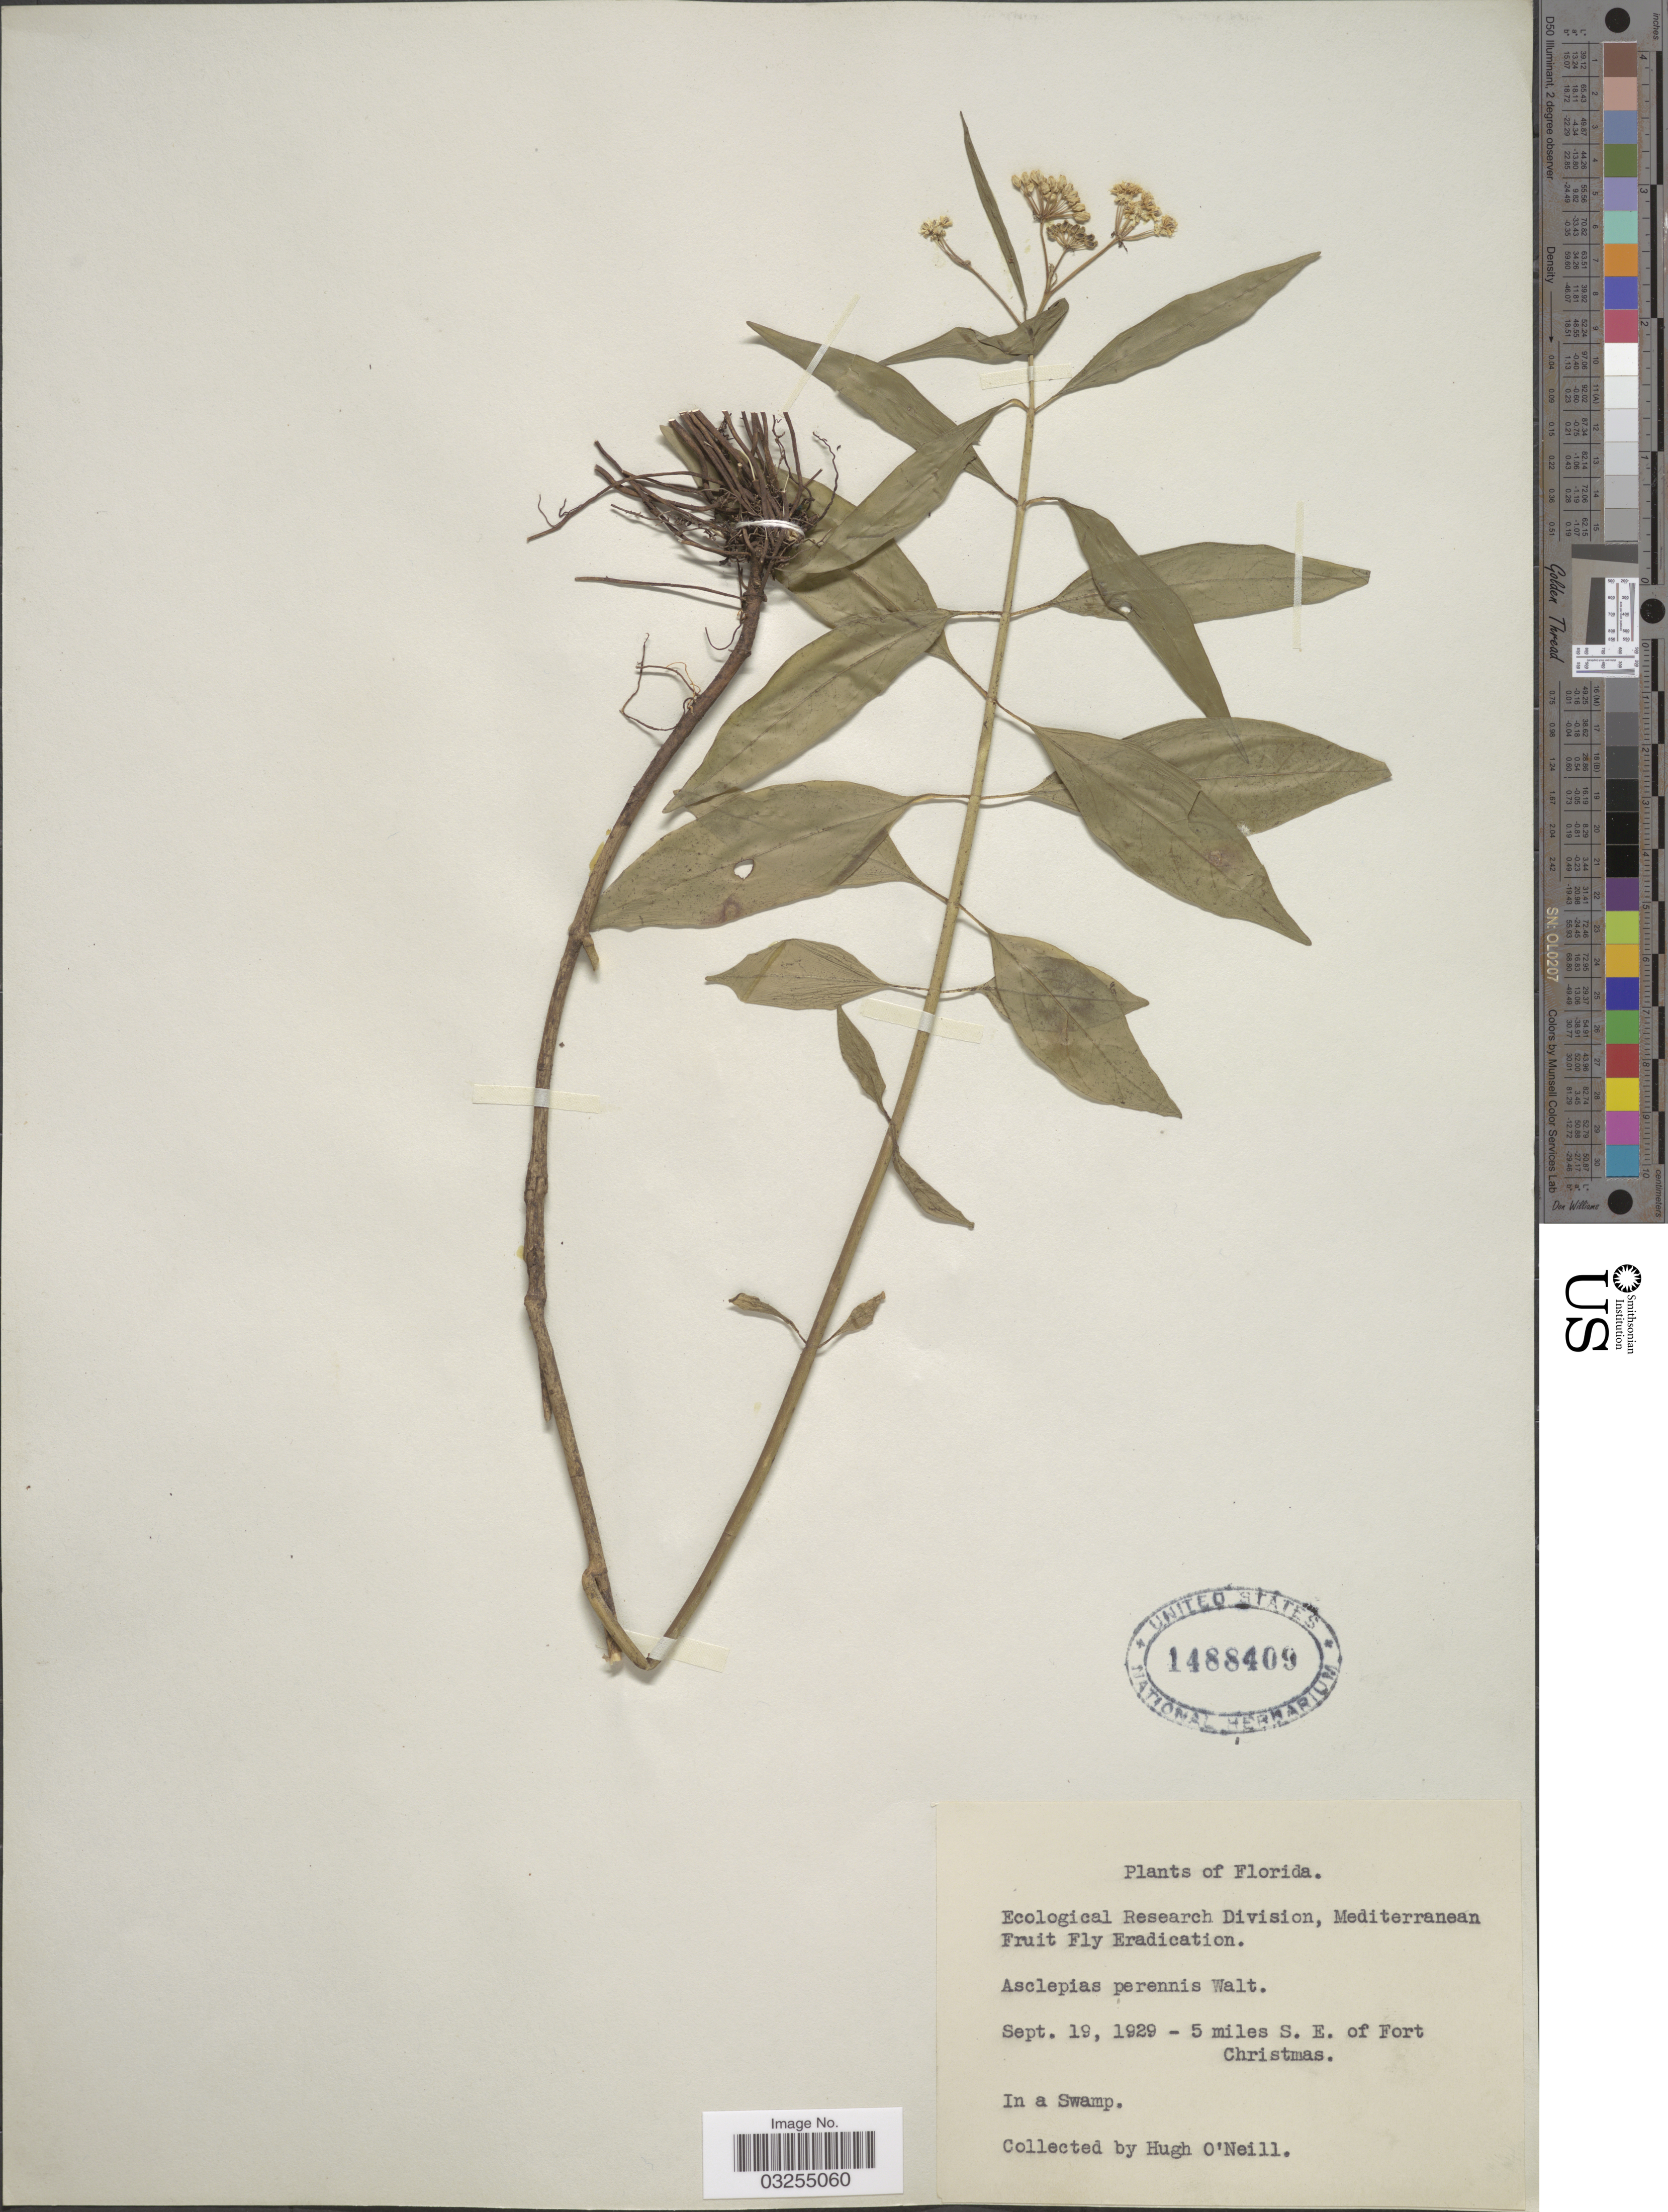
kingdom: Plantae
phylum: Tracheophyta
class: Magnoliopsida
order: Gentianales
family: Apocynaceae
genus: Asclepias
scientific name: Asclepias perennis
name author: Walter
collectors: H. O'Neill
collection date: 1929-09-19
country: United States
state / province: Florida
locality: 5 miles S. E. of Fort Christmas.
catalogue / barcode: US 1488409